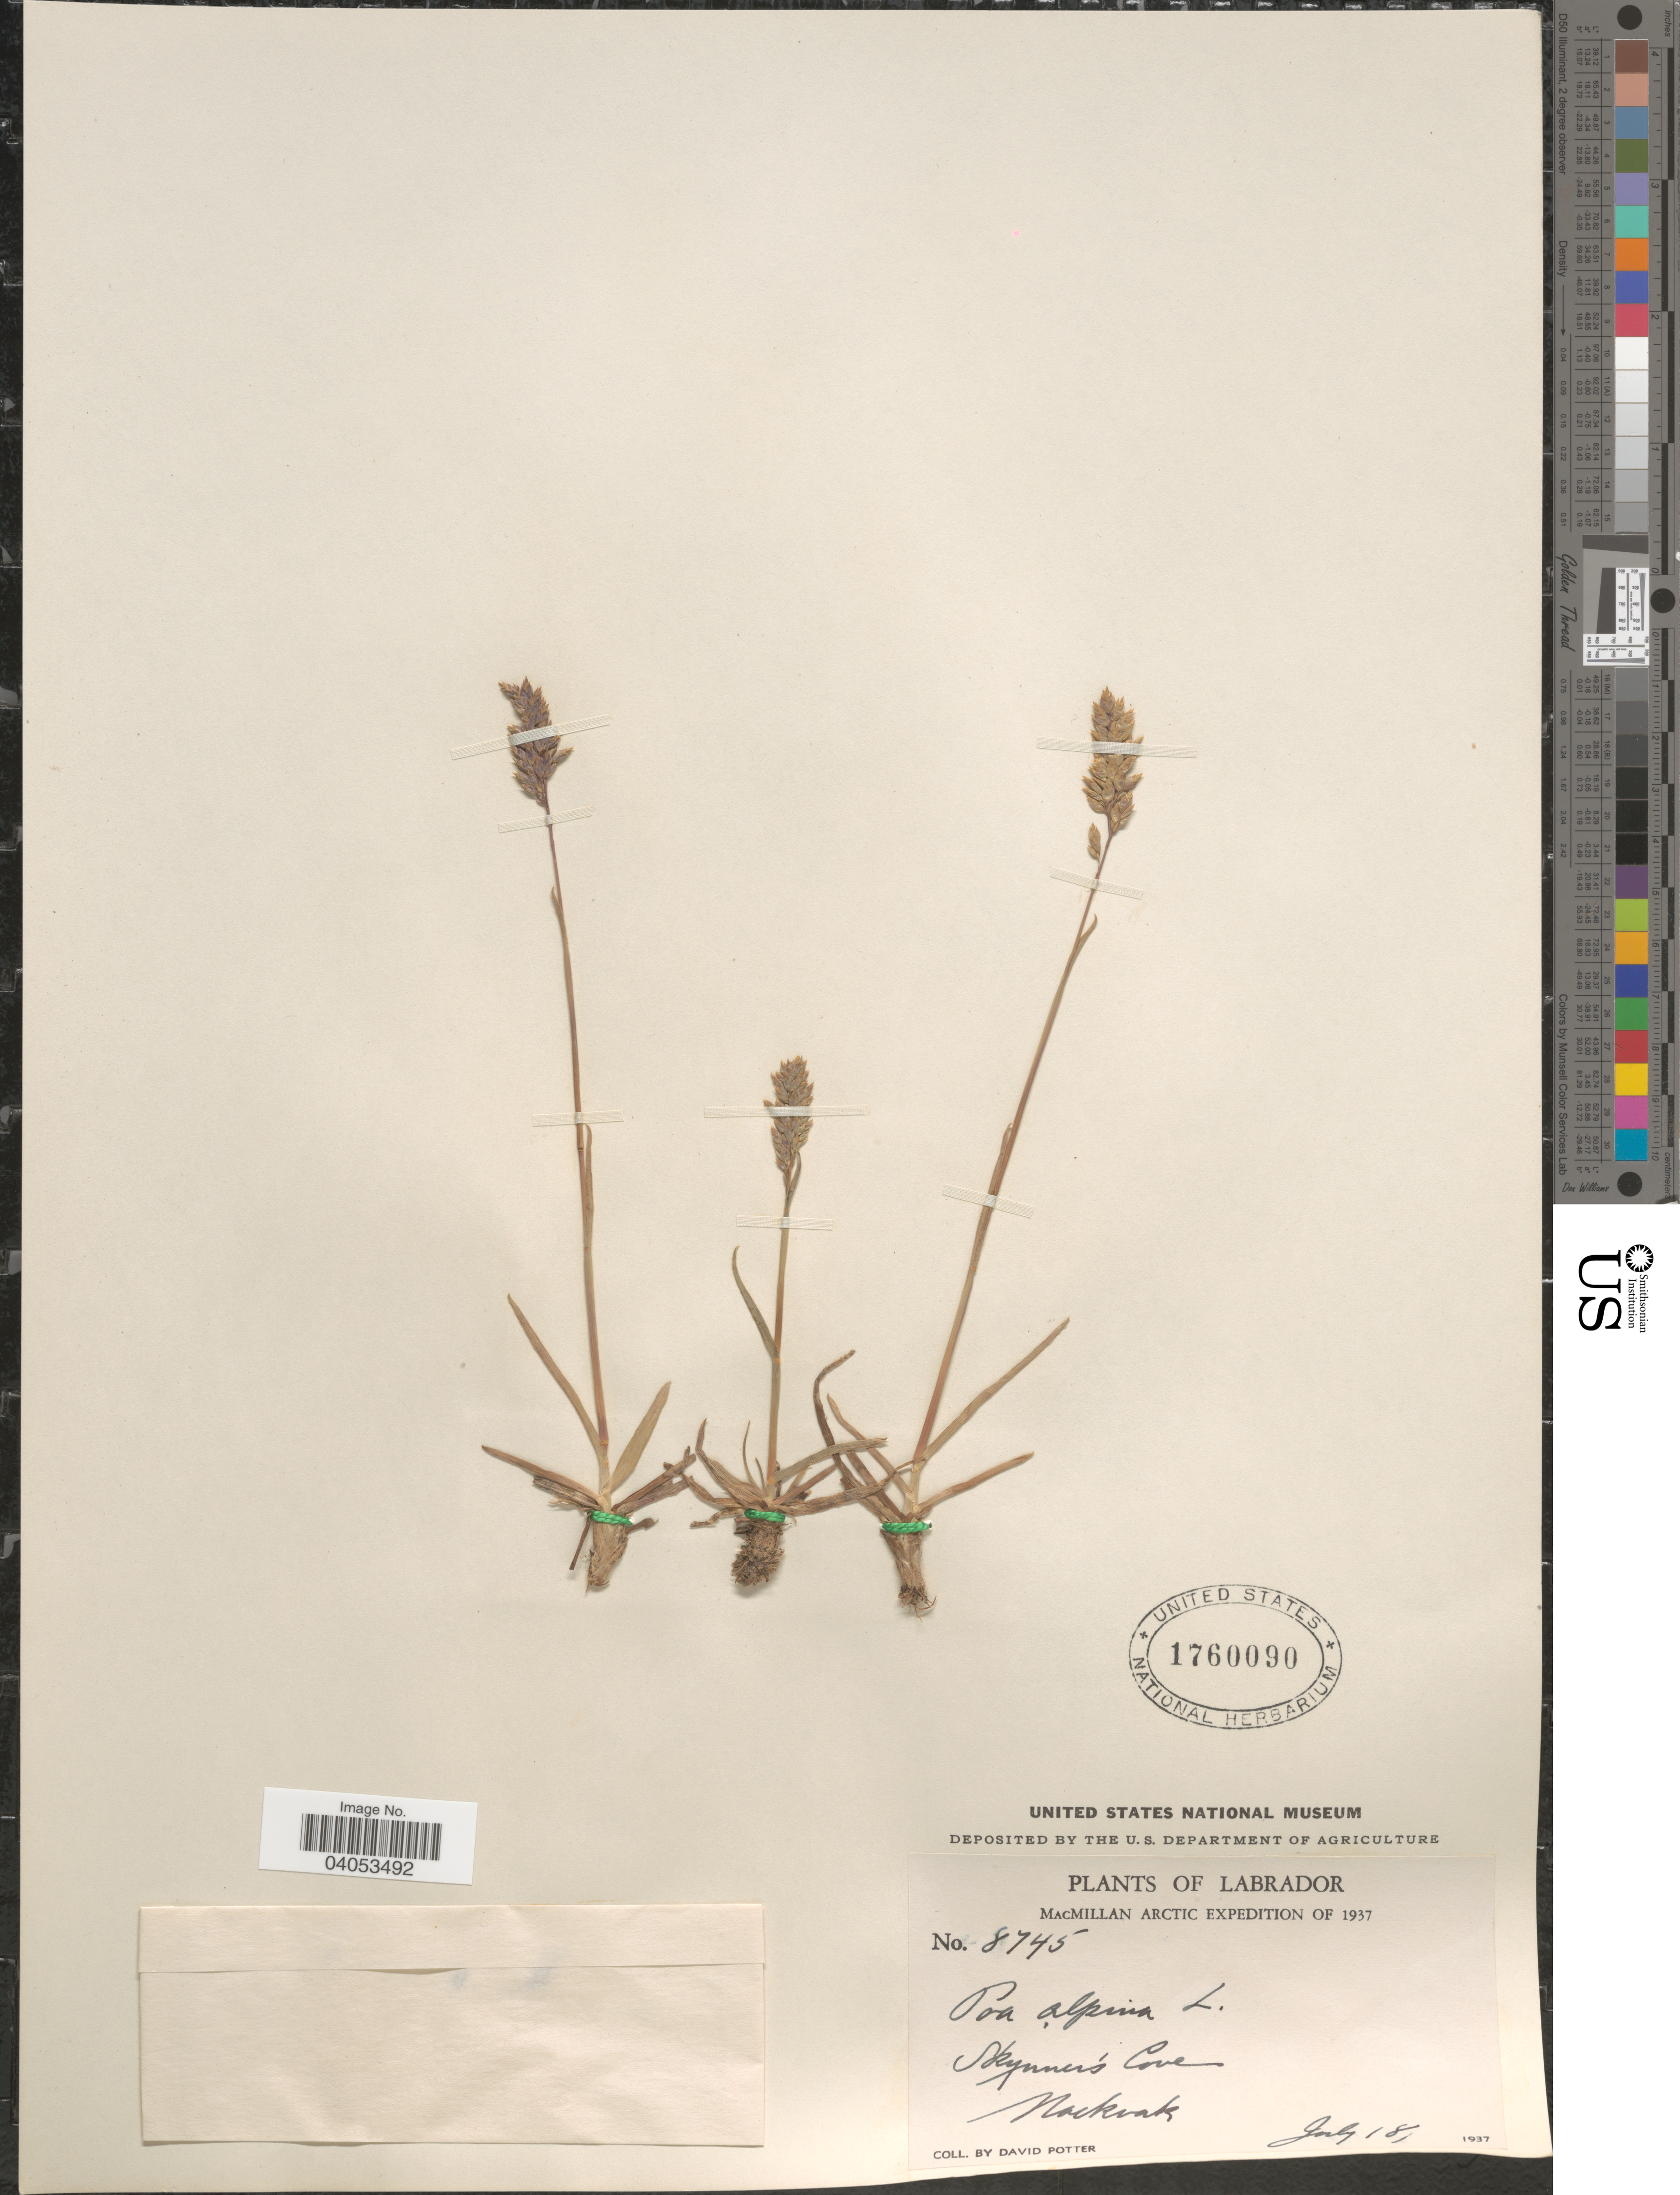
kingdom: Plantae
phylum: Tracheophyta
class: Liliopsida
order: Poales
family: Poaceae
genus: Poa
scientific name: Poa alpina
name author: L.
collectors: D. Potter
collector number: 8745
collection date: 1937-07-18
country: Canada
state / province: Newfoundland and Labrador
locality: Labrador. Skynner's Cove. Nackvak.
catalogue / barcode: US 1760090